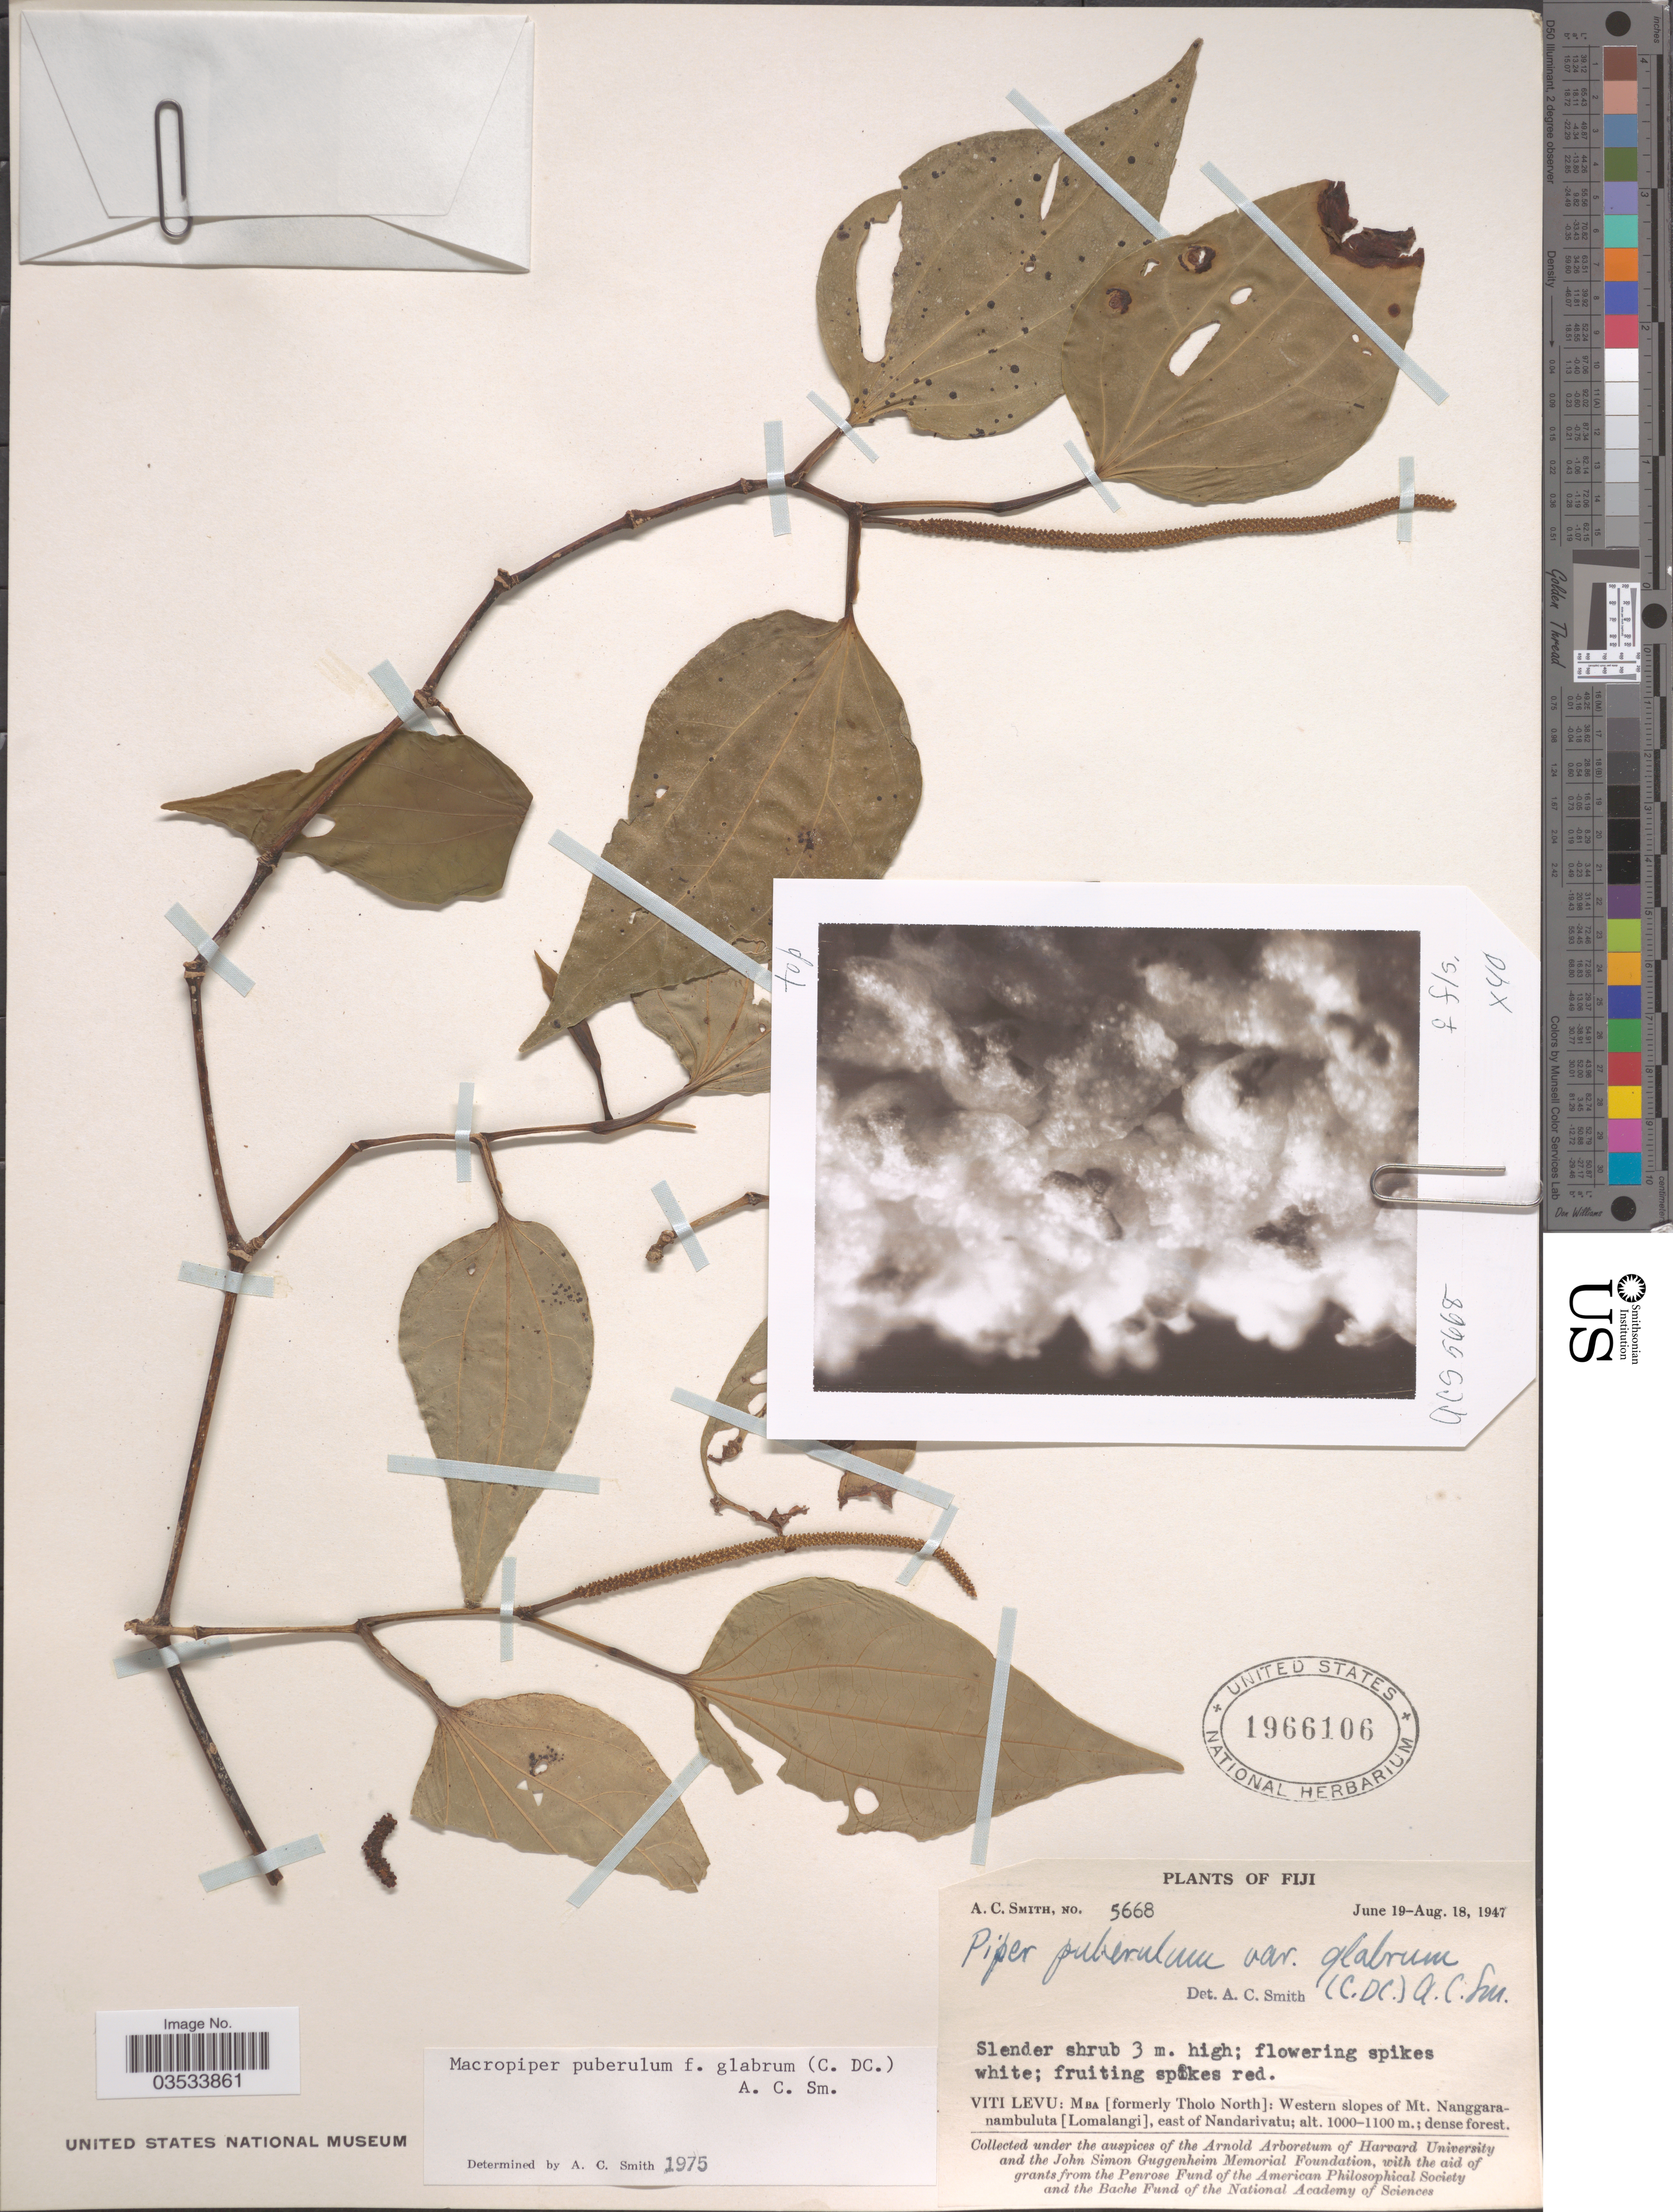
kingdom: Plantae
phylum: Tracheophyta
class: Magnoliopsida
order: Piperales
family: Piperaceae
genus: Piper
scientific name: Piper puberulum var. glabrum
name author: (C. DC.) C.A. Sm.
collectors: A. C. Smith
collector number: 5668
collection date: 1947-06-19/1947-08-18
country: Fiji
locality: Viti Levu: Mba [formerly Tholo North]: Western slopes of Mt. Nanggaranambuluta [Lomalangi], east of Nandarivatu.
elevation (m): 1000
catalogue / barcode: US 1966106